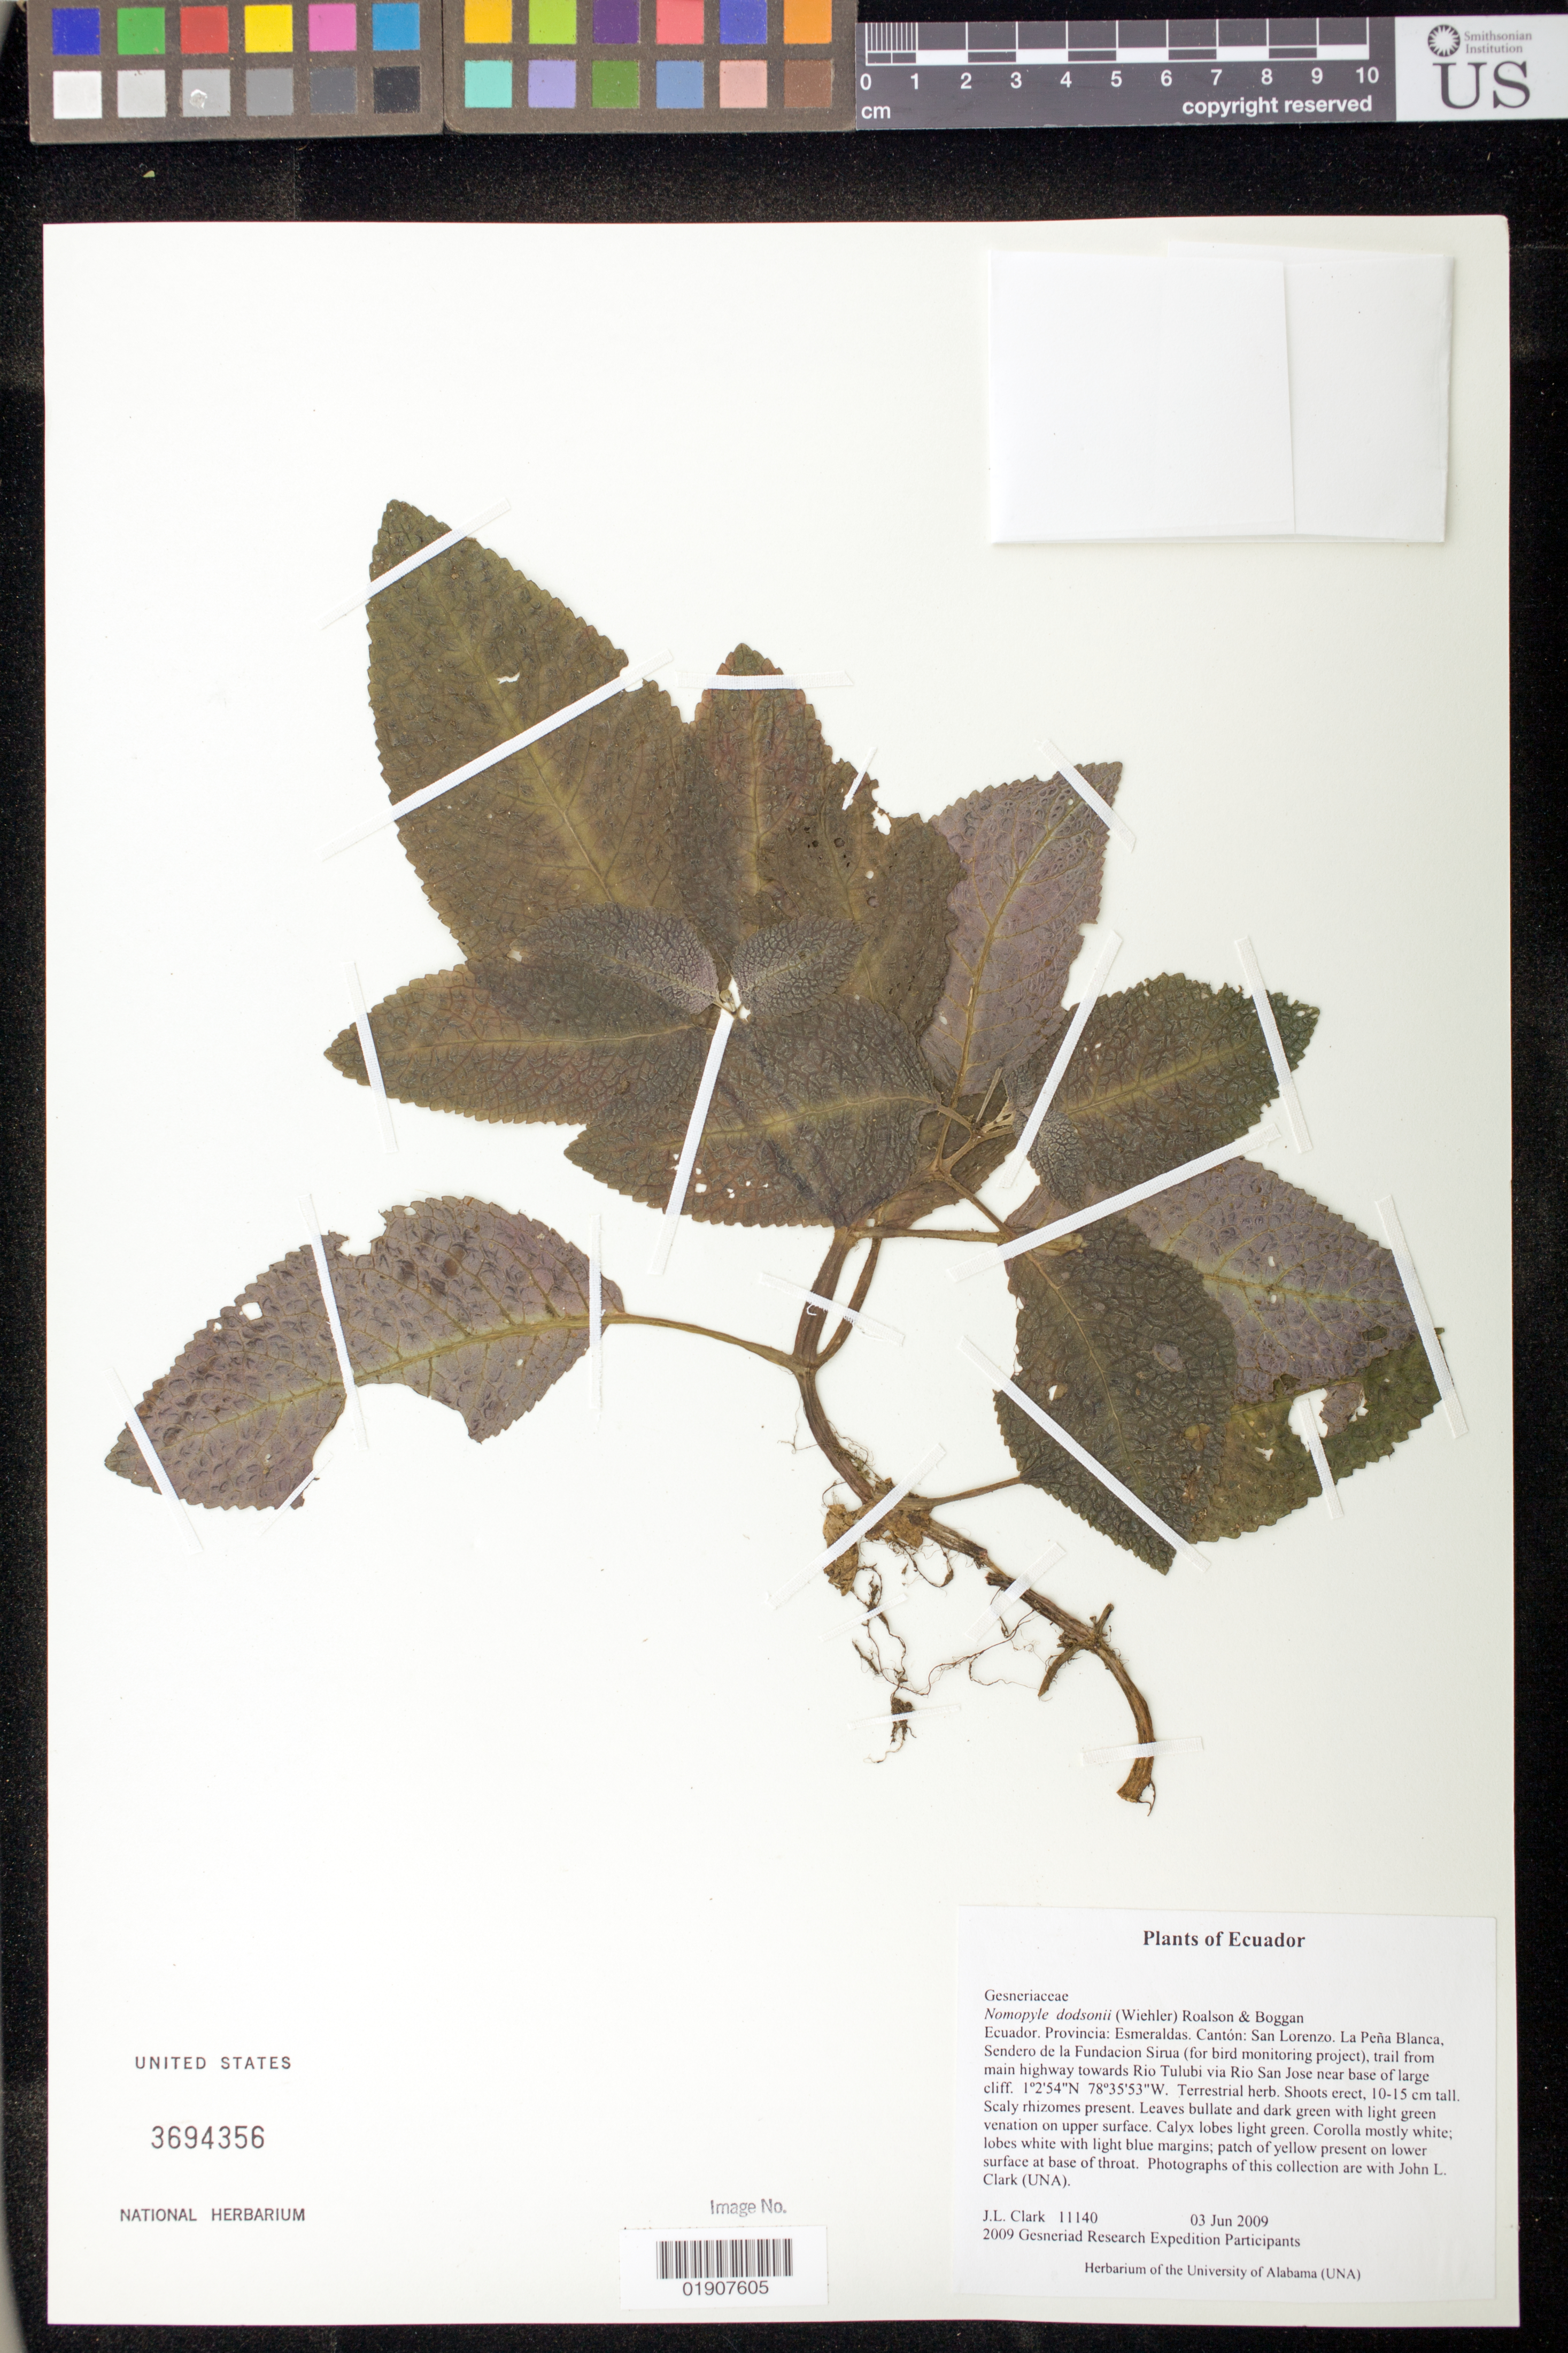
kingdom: Plantae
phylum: Tracheophyta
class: Magnoliopsida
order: Lamiales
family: Gesneriaceae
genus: Nomopyle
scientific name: Nomopyle dodsonii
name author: (Wiehler) Roalson & Boggan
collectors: J. L. Clark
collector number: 11140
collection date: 2009-06-03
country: Ecuador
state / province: Esmeraldas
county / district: San Lorenzo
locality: La Peña Blanca, Sendero de la Fundacion Sirua (for bird monitoring project), trail from main highway towards Rio Tulubi via Rio San Jose near base of large cliff.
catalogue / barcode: US 3694356